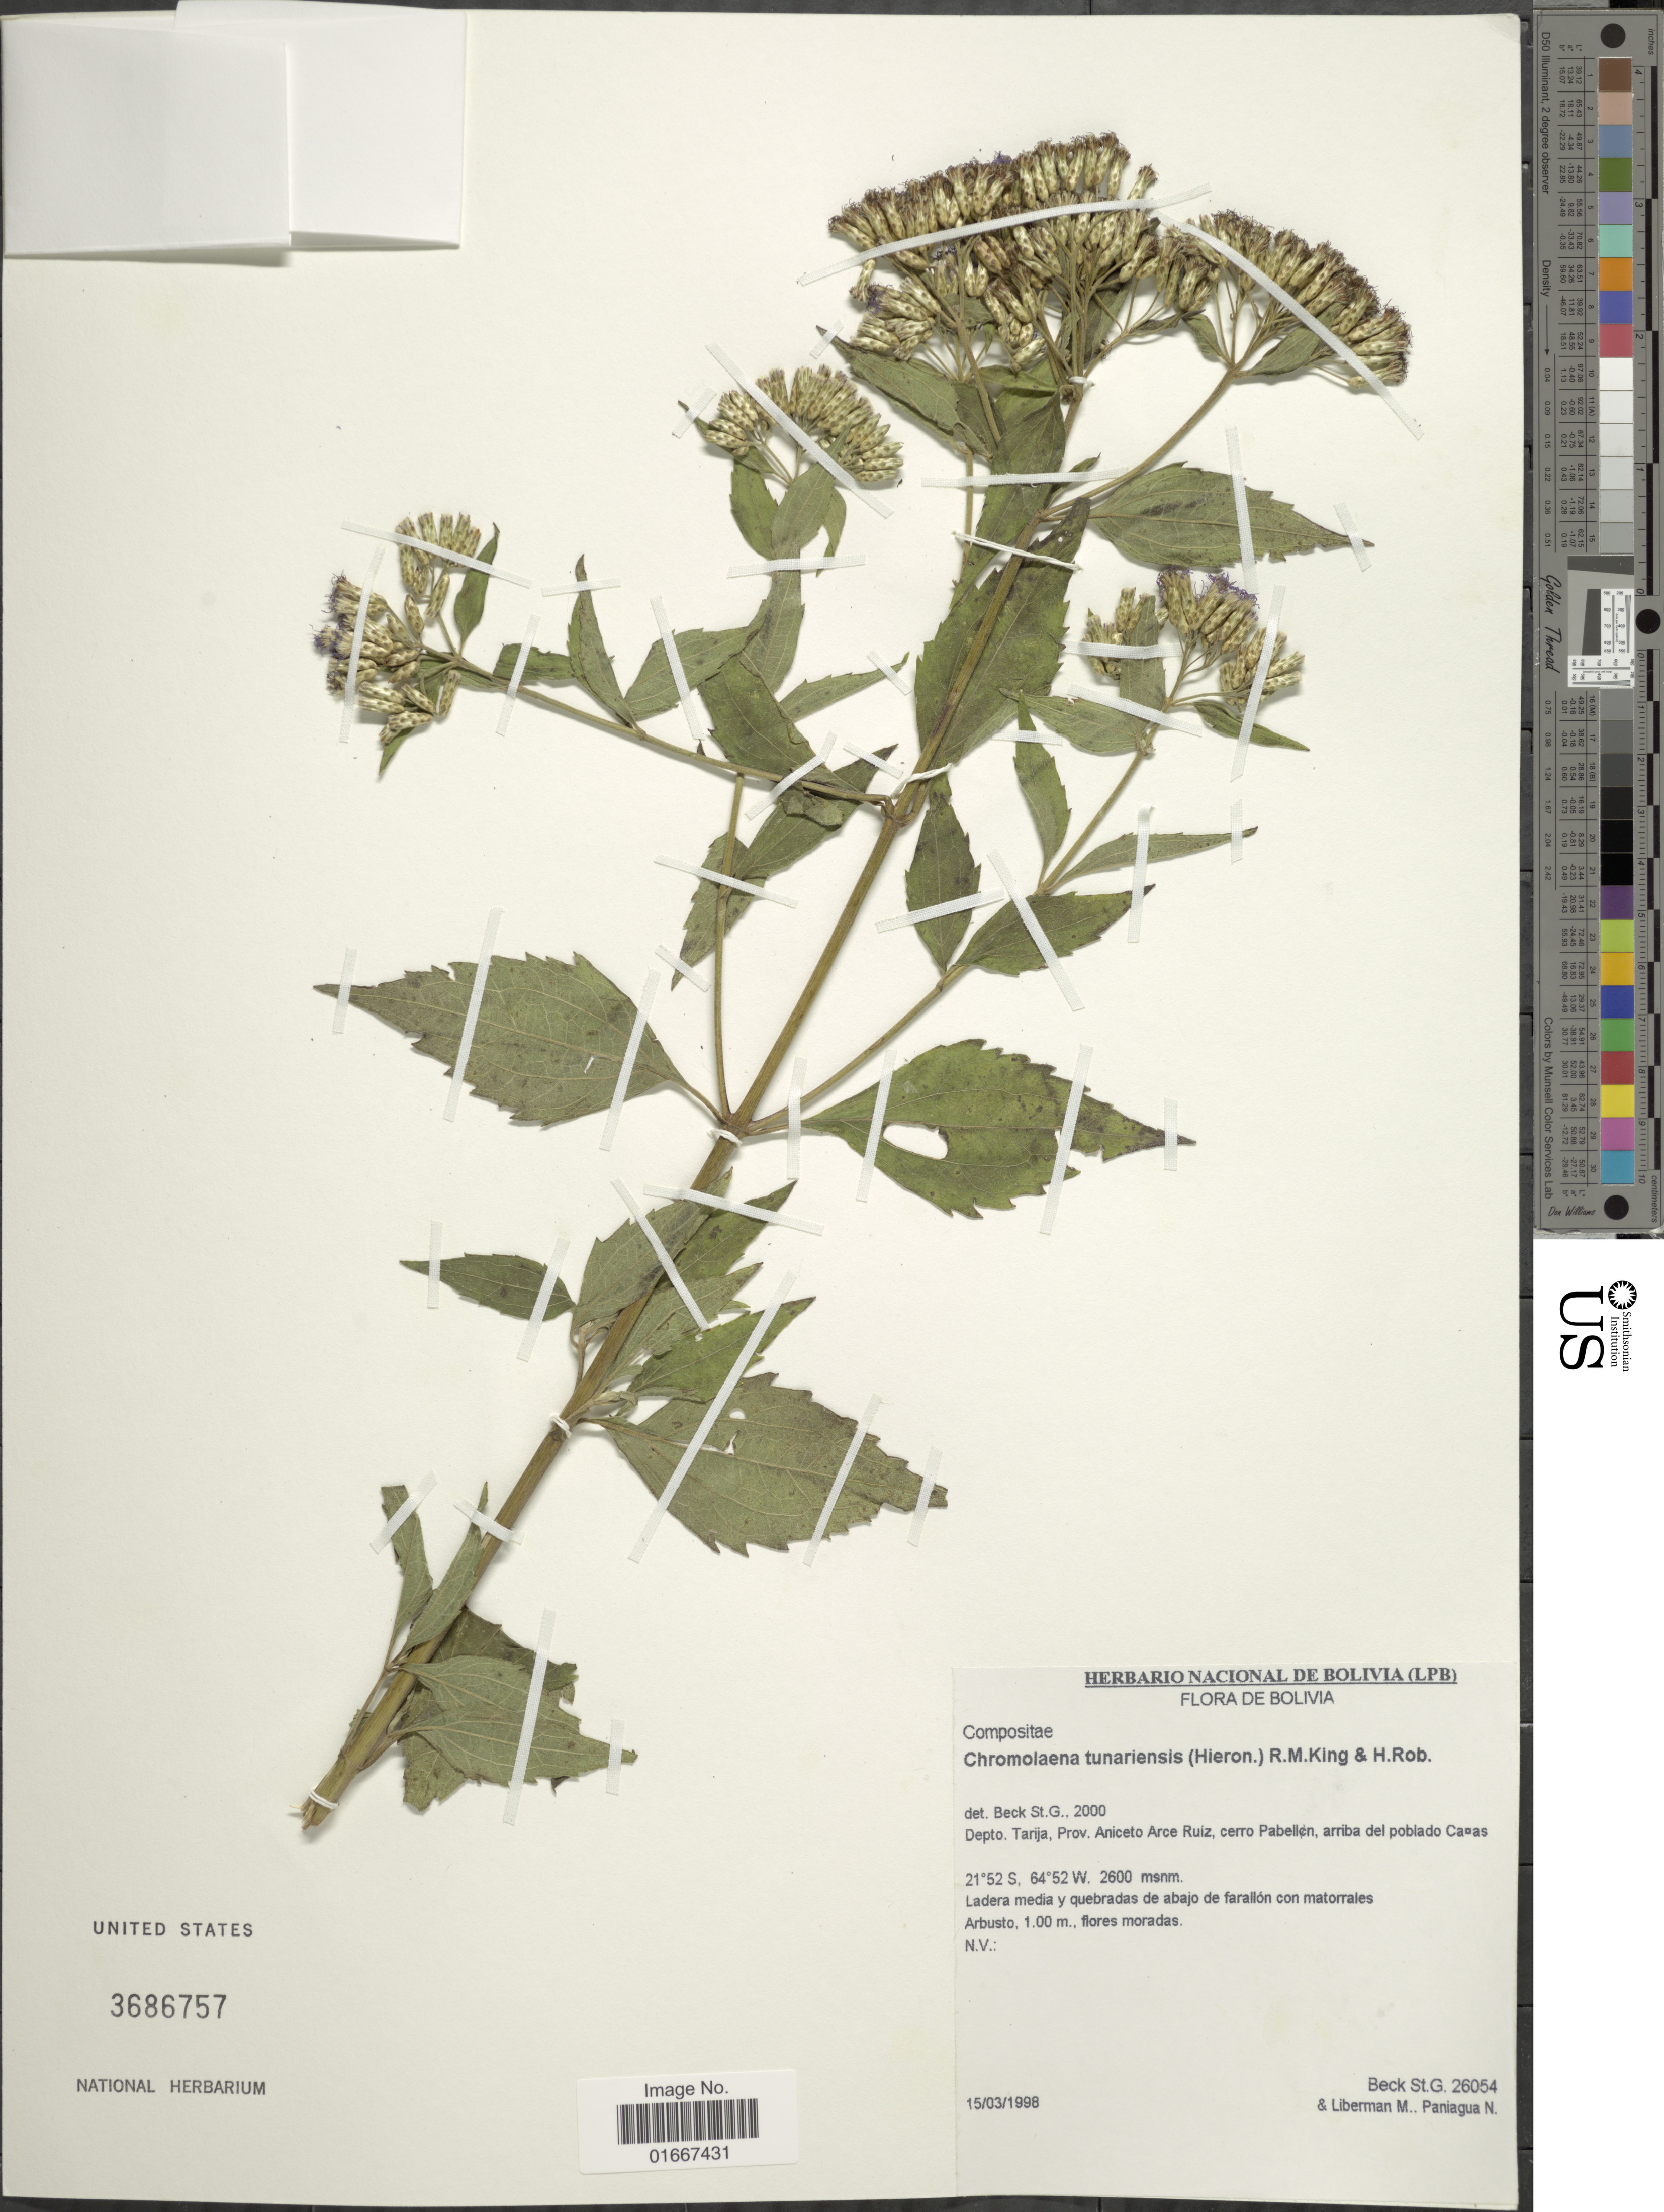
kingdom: Plantae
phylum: Tracheophyta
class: Magnoliopsida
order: Asterales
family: Asteraceae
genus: Chromolaena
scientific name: Chromolaena tunariensis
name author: (Hieron.) R.M. King & H. Rob.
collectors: S. G. Beck, M. Liberman & N. Paniagua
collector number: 26054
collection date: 1998-03-15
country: Bolivia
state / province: Tarija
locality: Prov. Aniceto Arce Ruiz, cerro Pabellon, arriba del poblado casas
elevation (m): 2600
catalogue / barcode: US 3686757